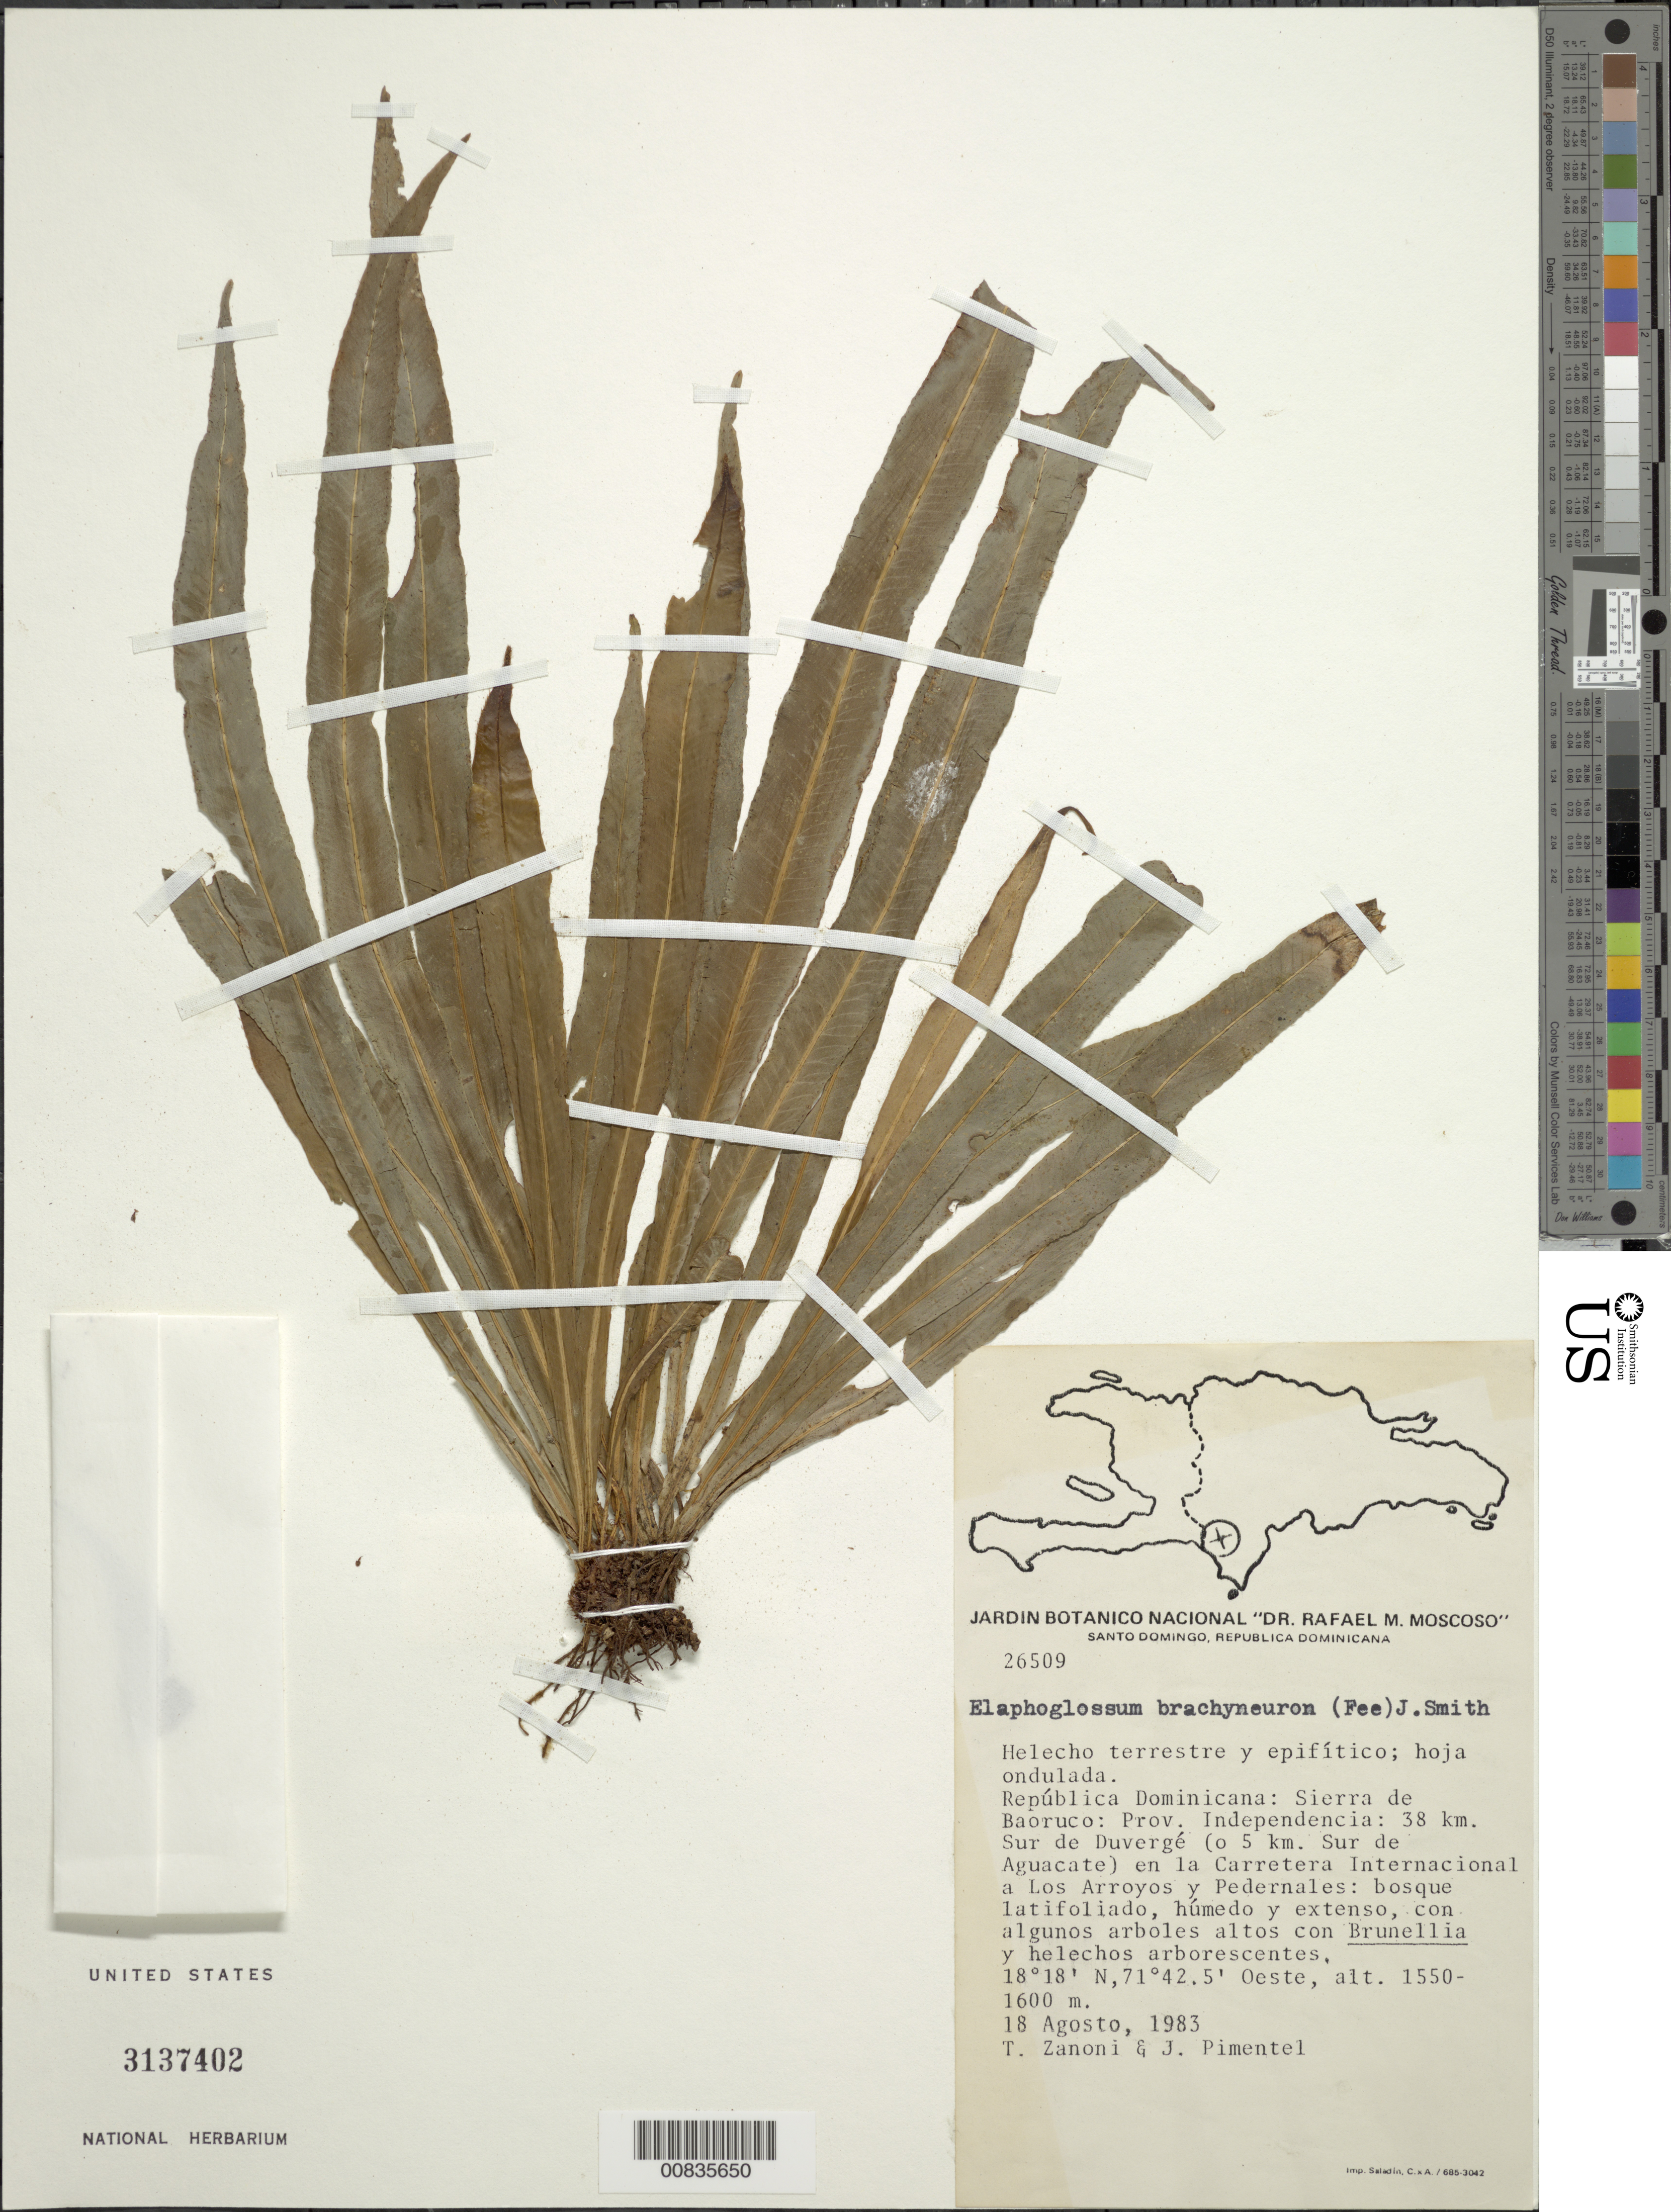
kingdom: Plantae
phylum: Tracheophyta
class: Polypodiopsida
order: Polypodiales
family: Dryopteridaceae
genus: Elaphoglossum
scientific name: Elaphoglossum brachyneuron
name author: (Fée) J. Sm.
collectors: T. A. Zanoni & J. Pimentel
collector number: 26509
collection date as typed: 18 Aug 1983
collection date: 1983-08-18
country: Dominican Republic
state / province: Independencia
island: Hispaniola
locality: Sierra de Baoruco, 38 km S de Divergé (o 5 km S de Aguacate), Carretera Internacional a Los Arroyos y Pedernales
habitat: Bosque latifoliado, húmedo y extenso, con algunos arboles altos con Brunellia y helechos arborescentes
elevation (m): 1550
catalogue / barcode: US 3137402